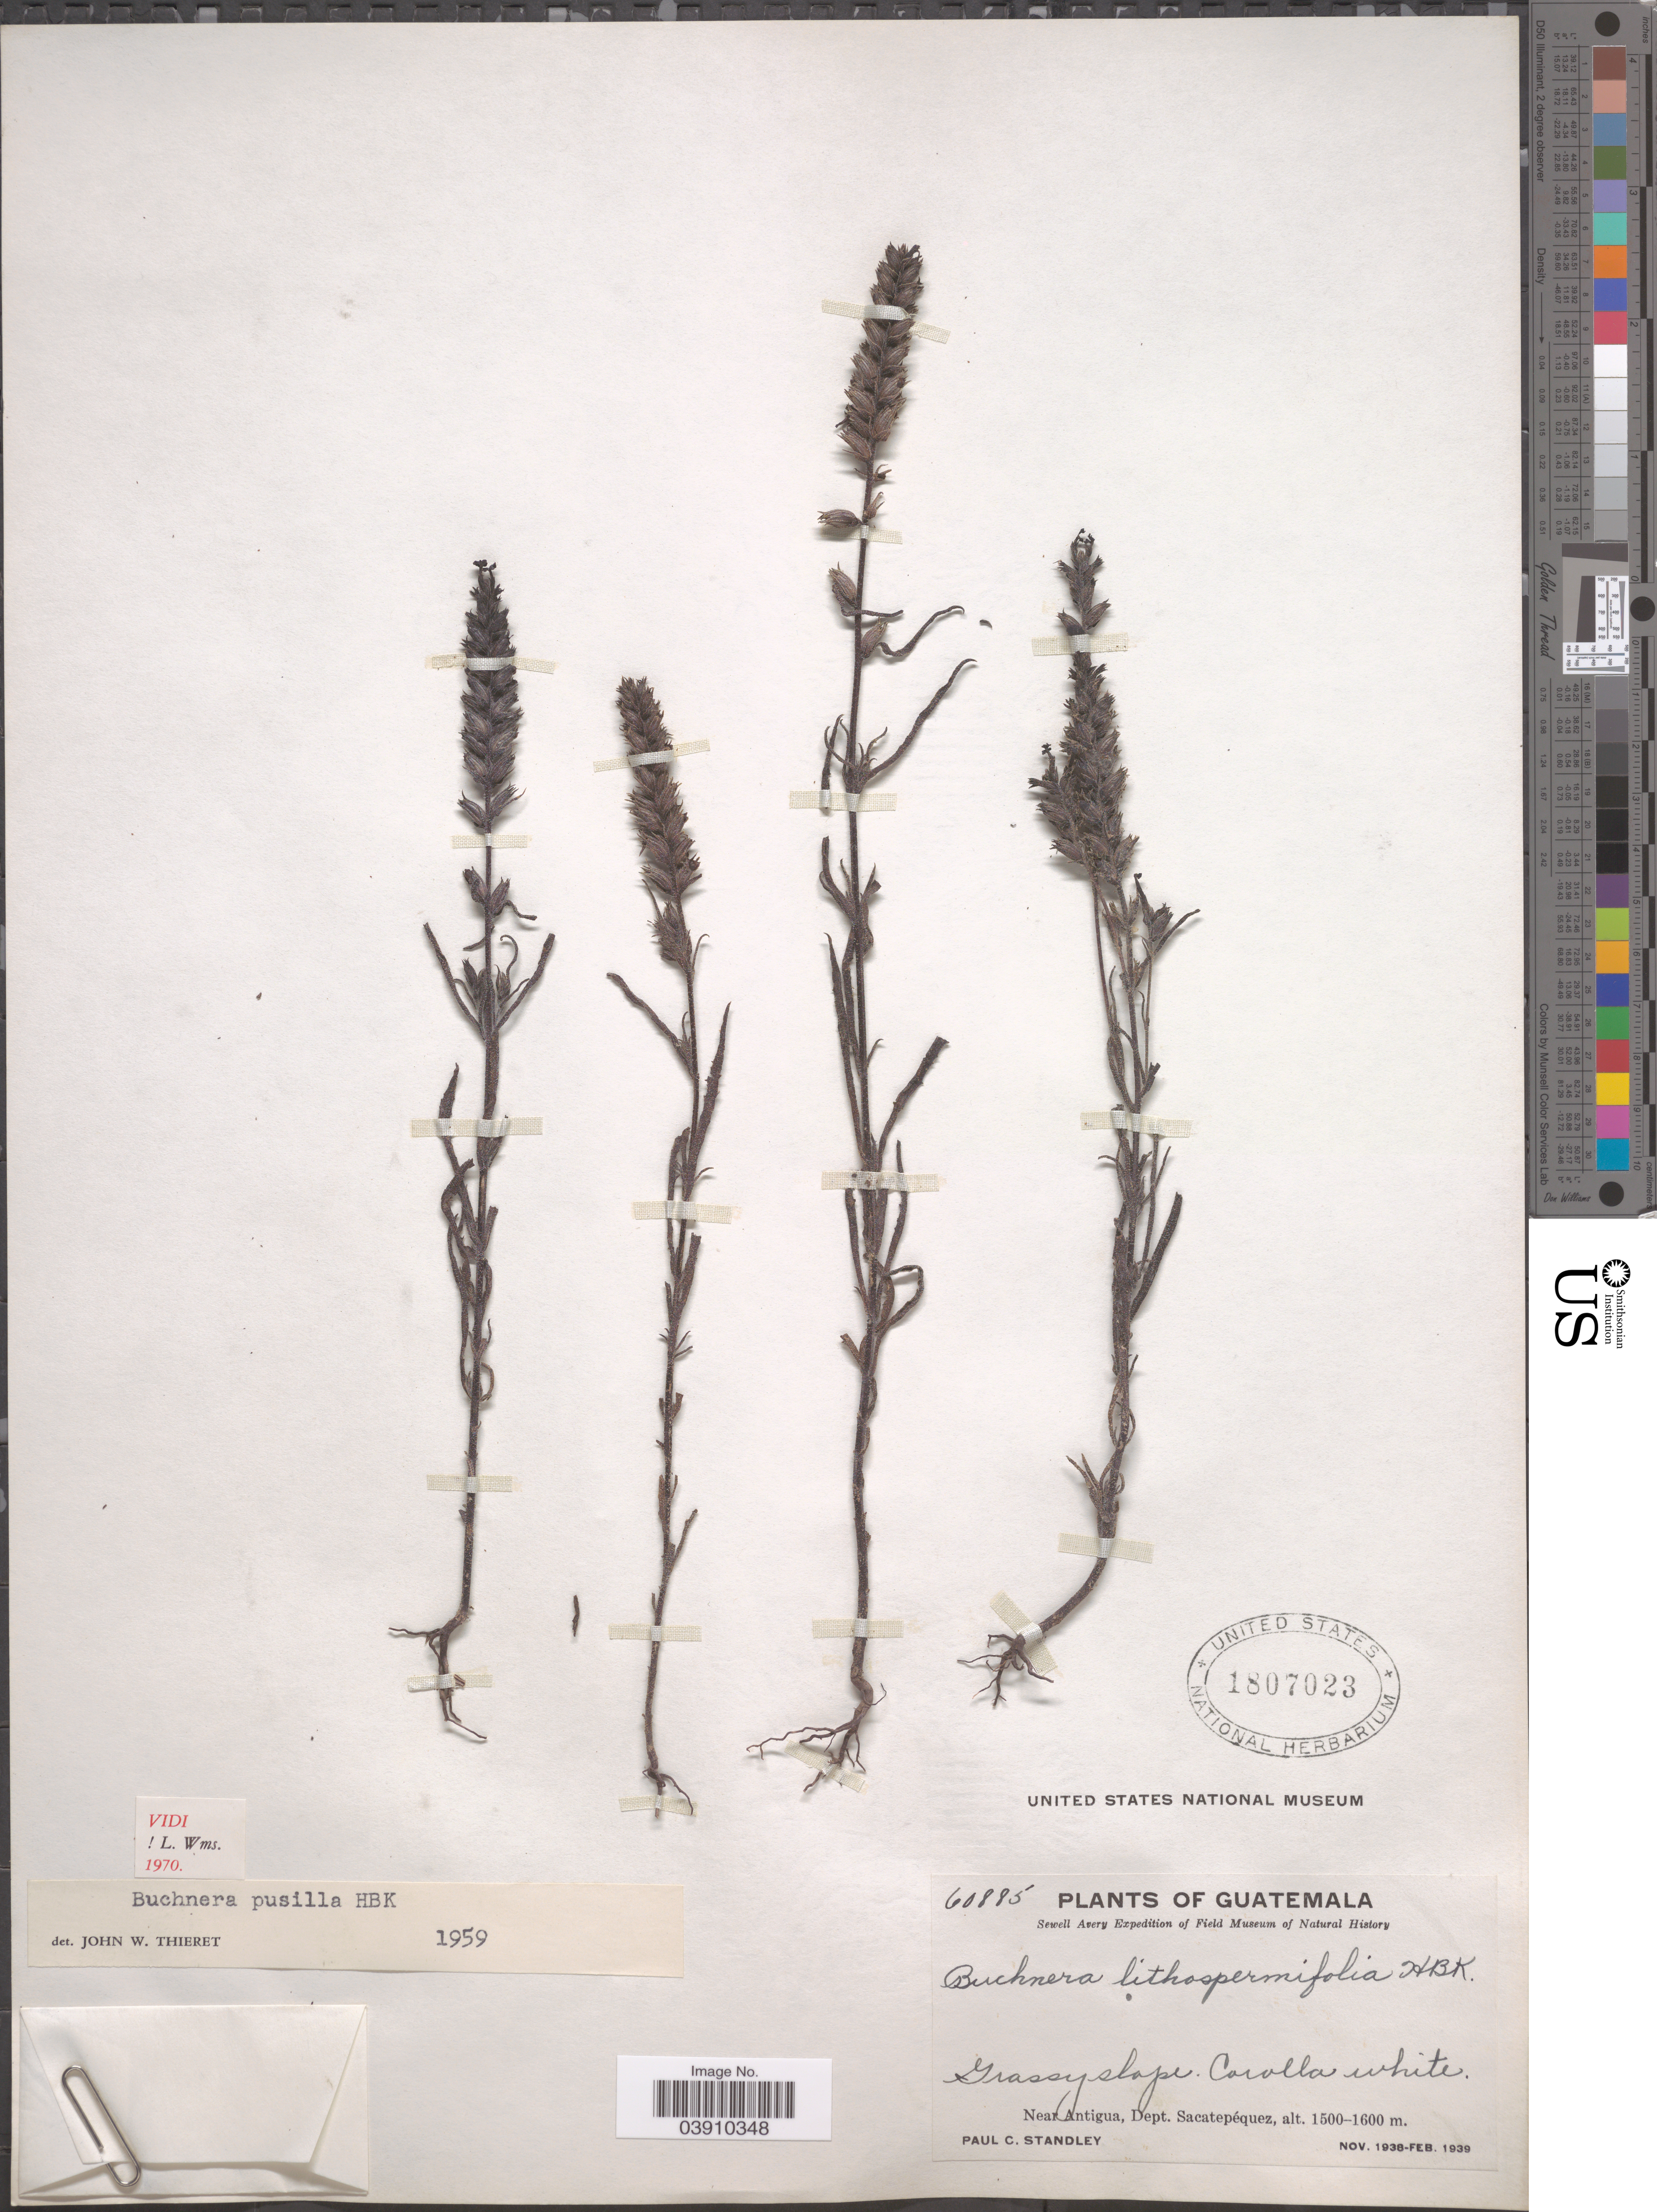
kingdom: Plantae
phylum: Tracheophyta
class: Magnoliopsida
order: Lamiales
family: Orobanchaceae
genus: Buchnera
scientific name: Buchnera pusilla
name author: Kunth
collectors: P. C. Standley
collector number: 60885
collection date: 1938-11/1939-02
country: Guatemala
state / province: Sacatepequez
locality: Near Antigua, Dept. Sacatepéquez.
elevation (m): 1500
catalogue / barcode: US 1807023